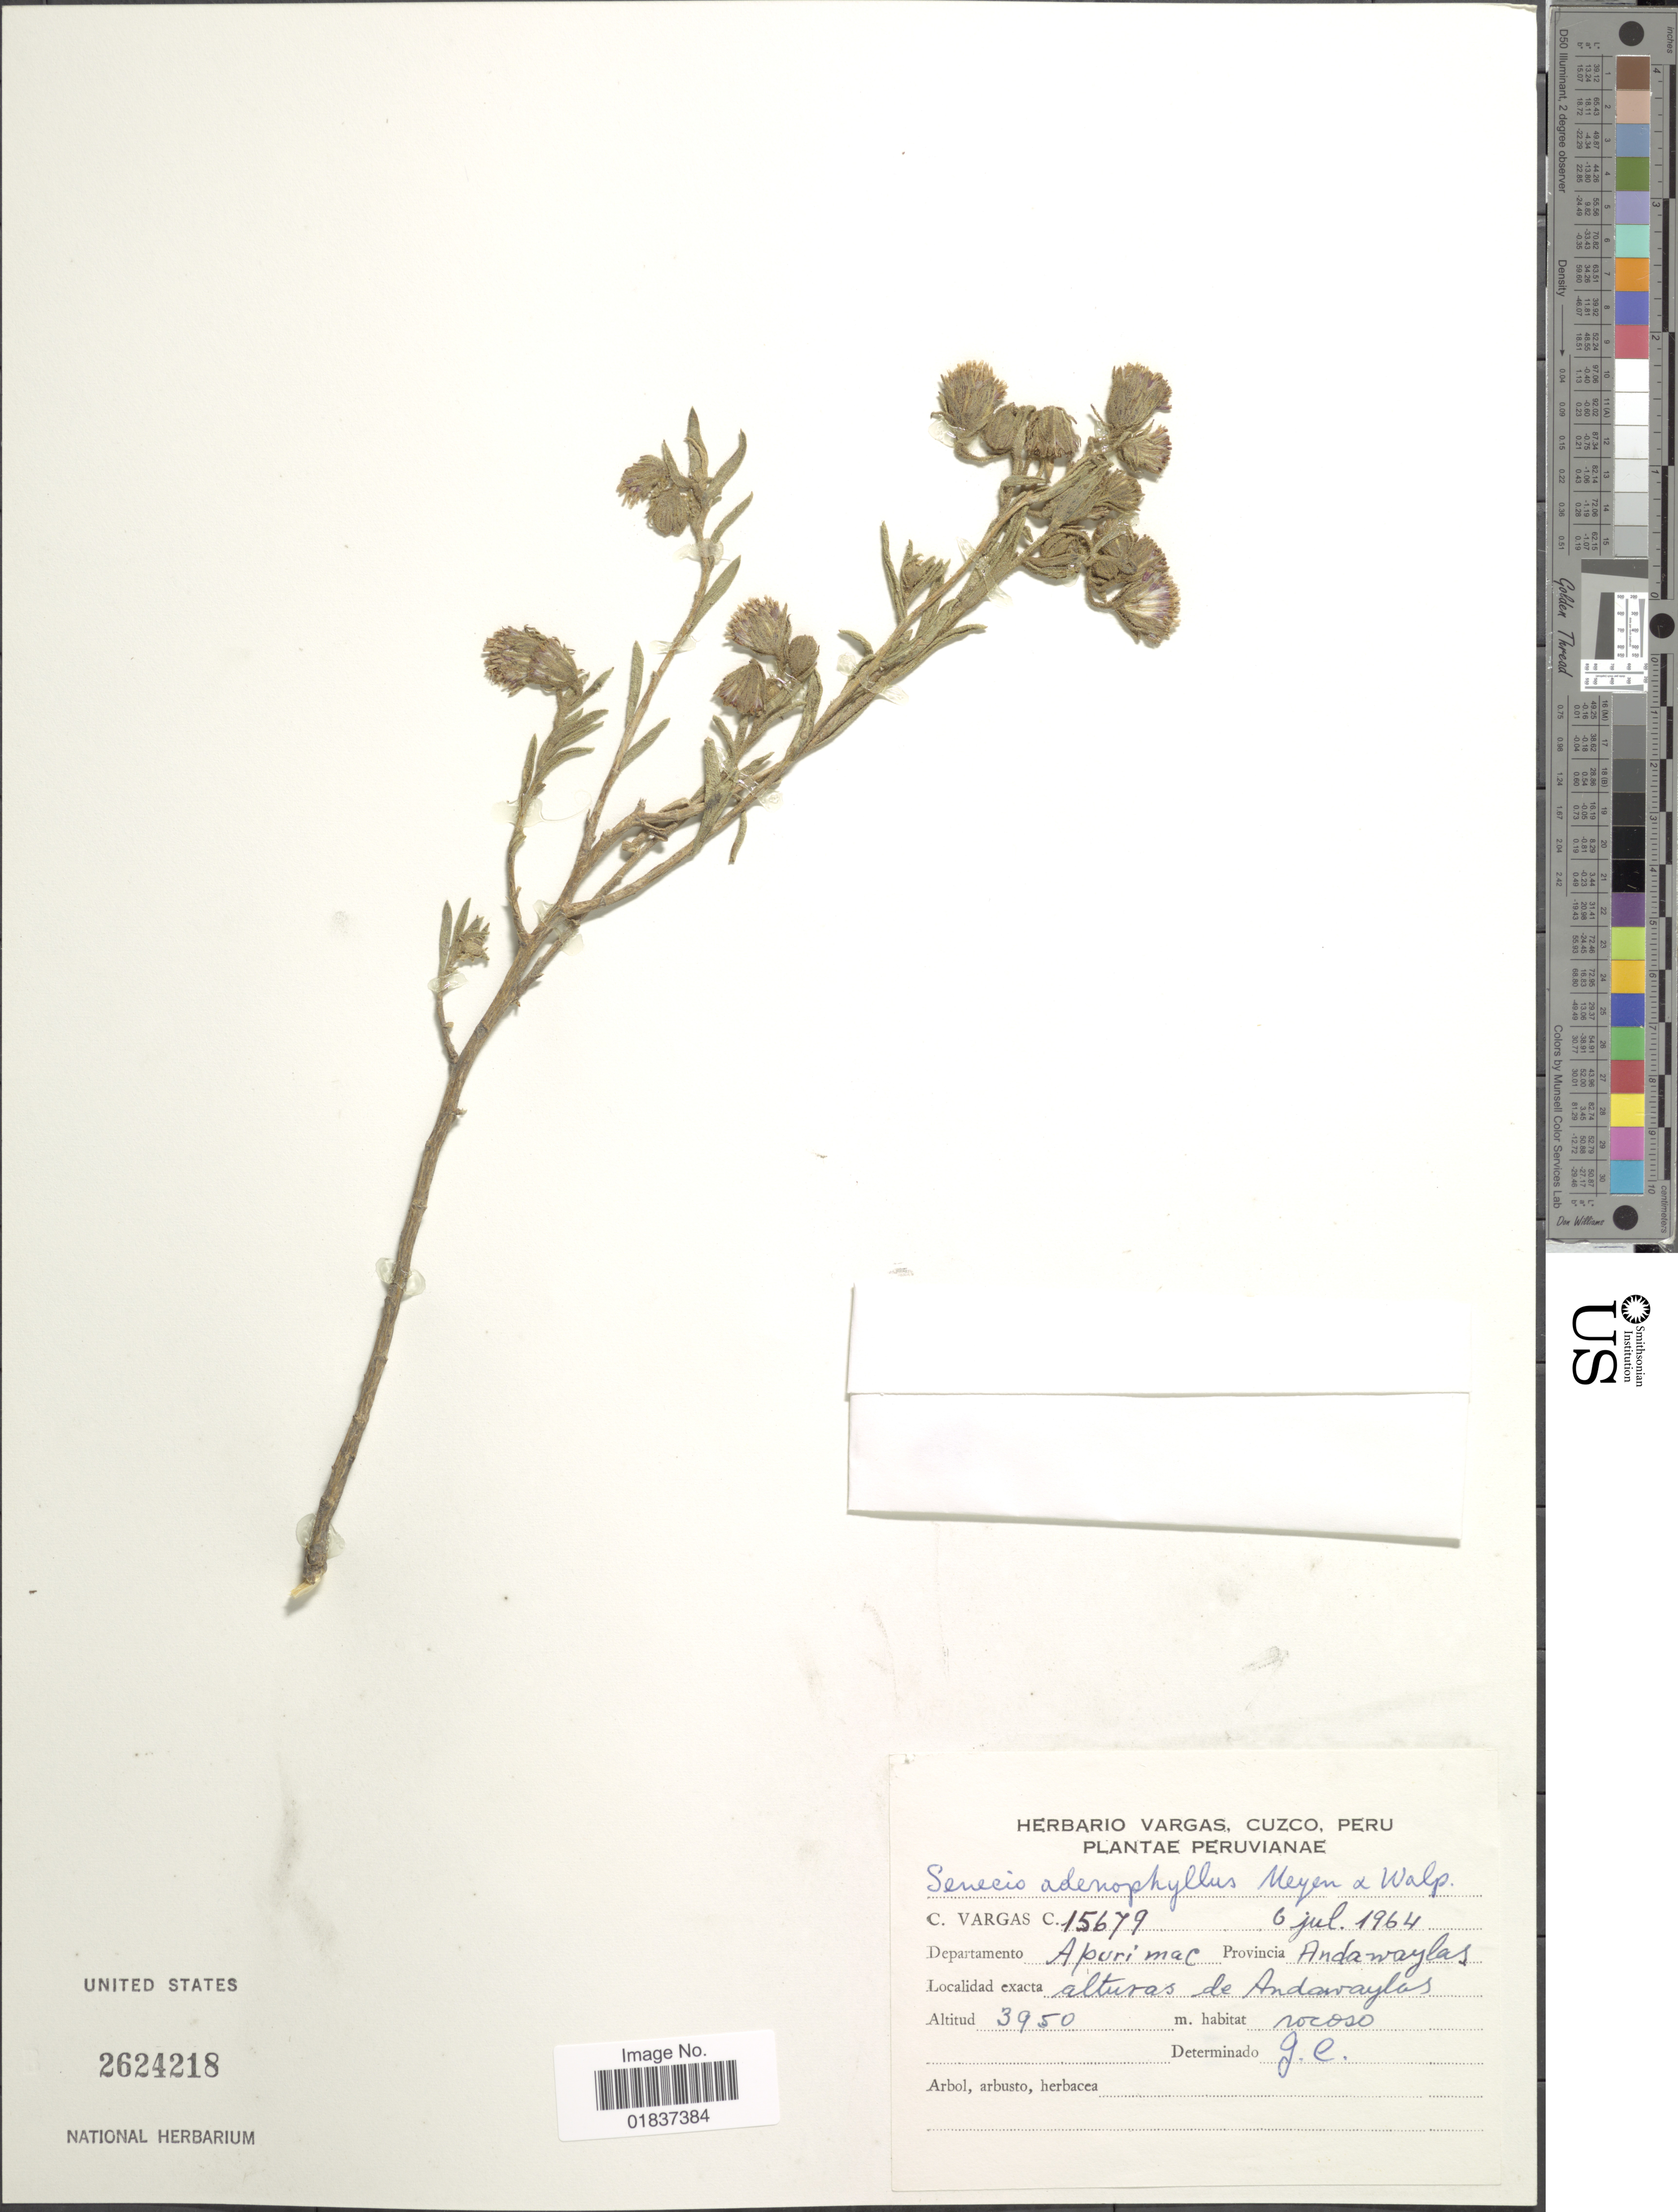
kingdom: Plantae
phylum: Tracheophyta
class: Magnoliopsida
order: Asterales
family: Asteraceae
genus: Senecio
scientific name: Senecio adenophyllus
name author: Meyen & Walp.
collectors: C. Vargas Calderón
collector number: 15679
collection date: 1964-07-06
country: Peru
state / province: Apurímac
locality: Departamento Apurimac. Provincia Andawaylas. alturas de Andawaylas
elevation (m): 3950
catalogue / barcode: US 2624218